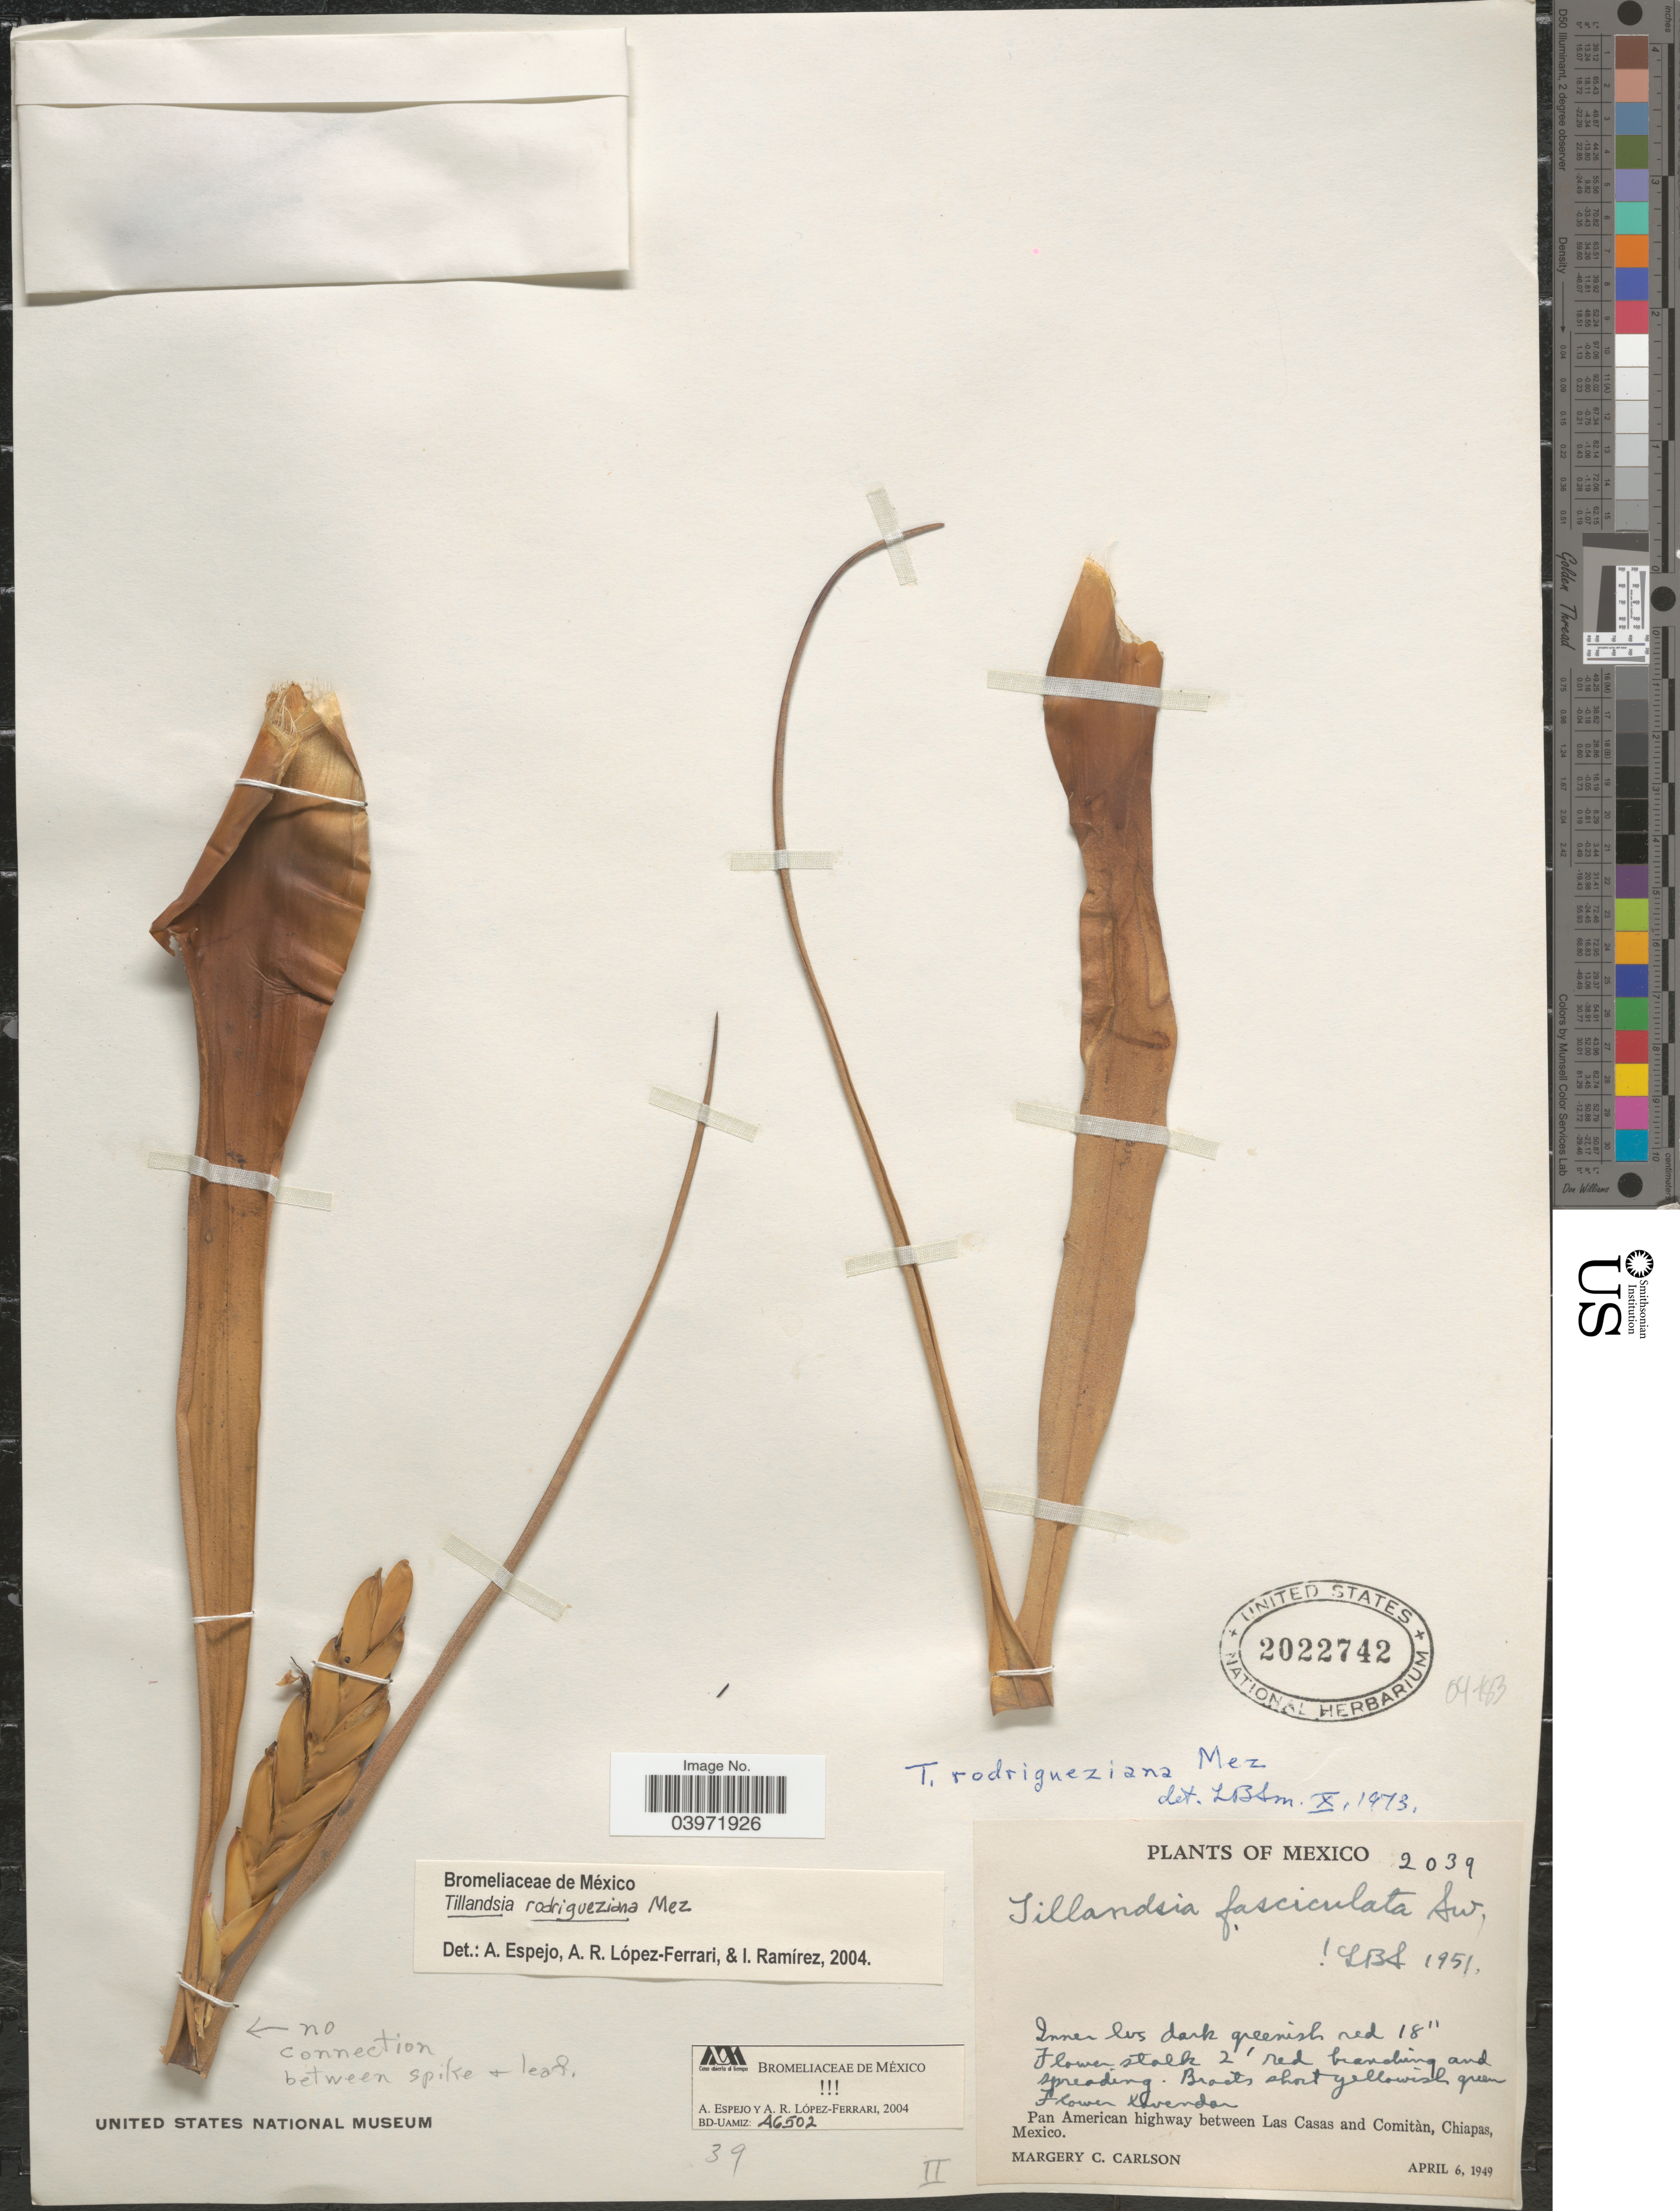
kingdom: Plantae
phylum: Tracheophyta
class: Liliopsida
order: Poales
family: Bromeliaceae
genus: Tillandsia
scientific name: Tillandsia rodrigueziana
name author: Mez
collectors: M. C. Carlson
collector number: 2039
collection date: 1949-04-06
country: Mexico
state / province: Chiapas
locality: Pan American highway between Las Casas and Comitàn.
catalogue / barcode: US 2022742